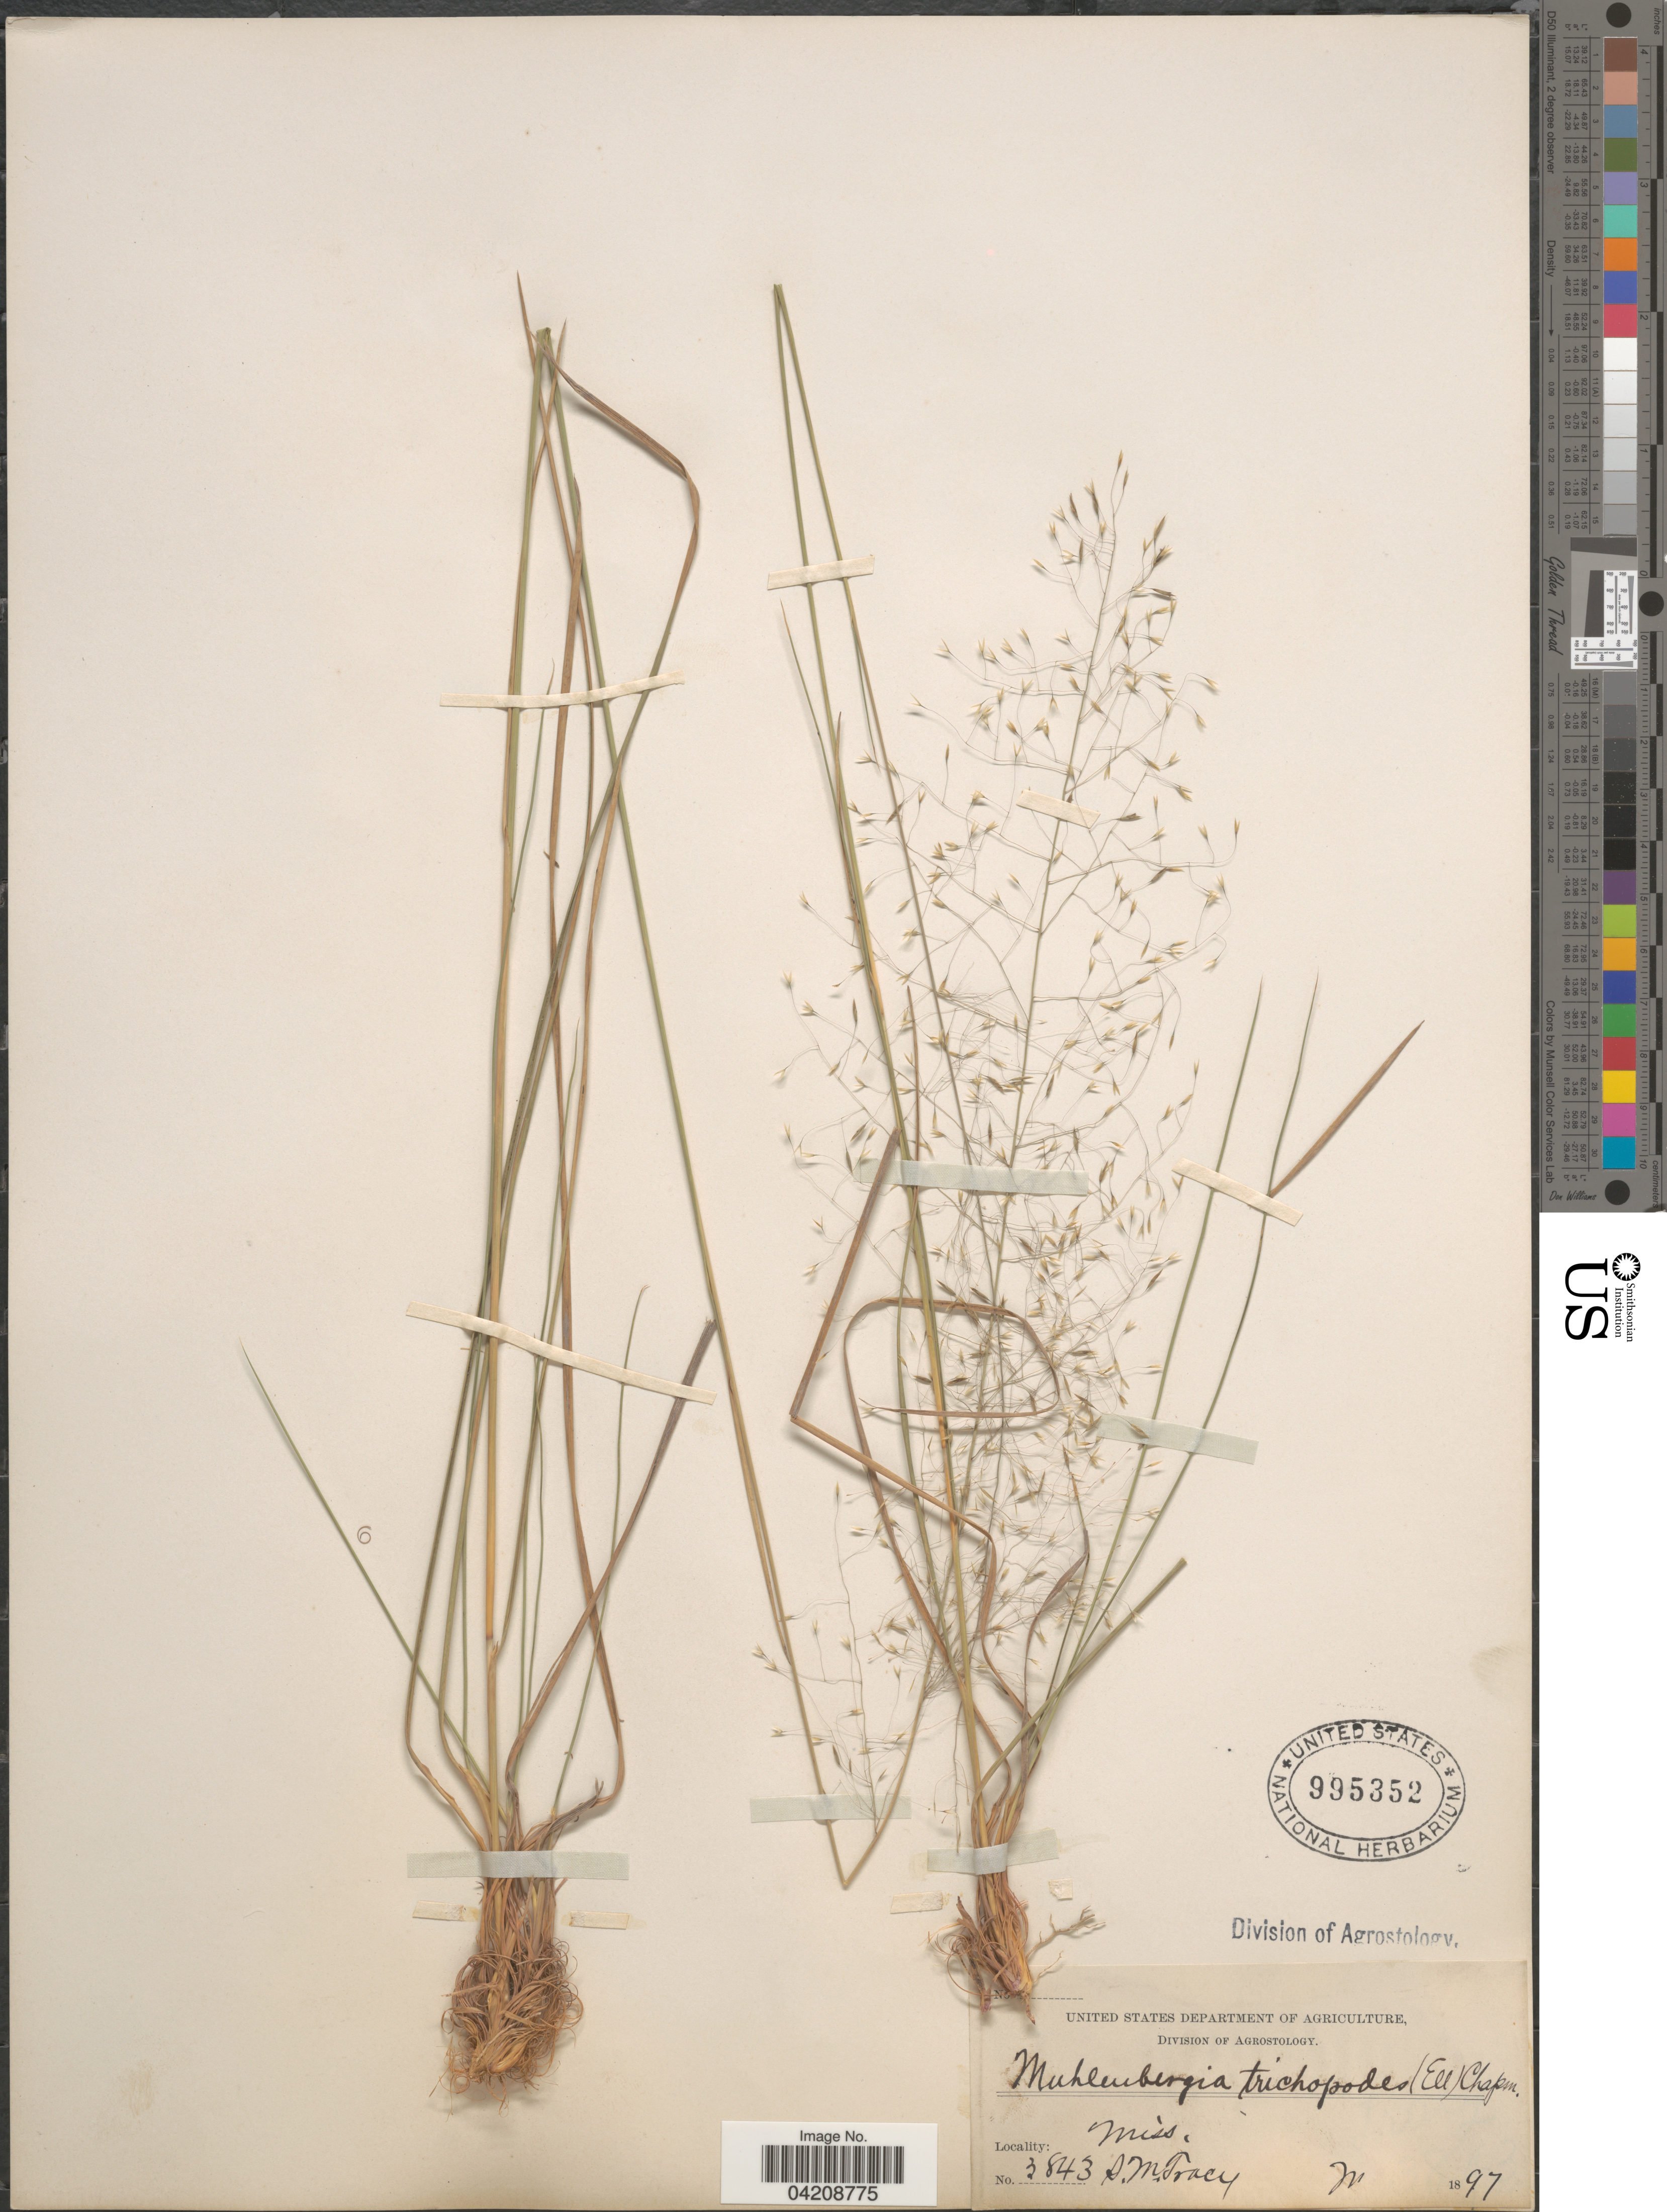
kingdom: Plantae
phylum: Tracheophyta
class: Liliopsida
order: Poales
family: Poaceae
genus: Muhlenbergia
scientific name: Muhlenbergia expansa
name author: Trin.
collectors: S. M. Tracy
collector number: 3843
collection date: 1897-06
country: United States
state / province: Mississippi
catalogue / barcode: US 995352